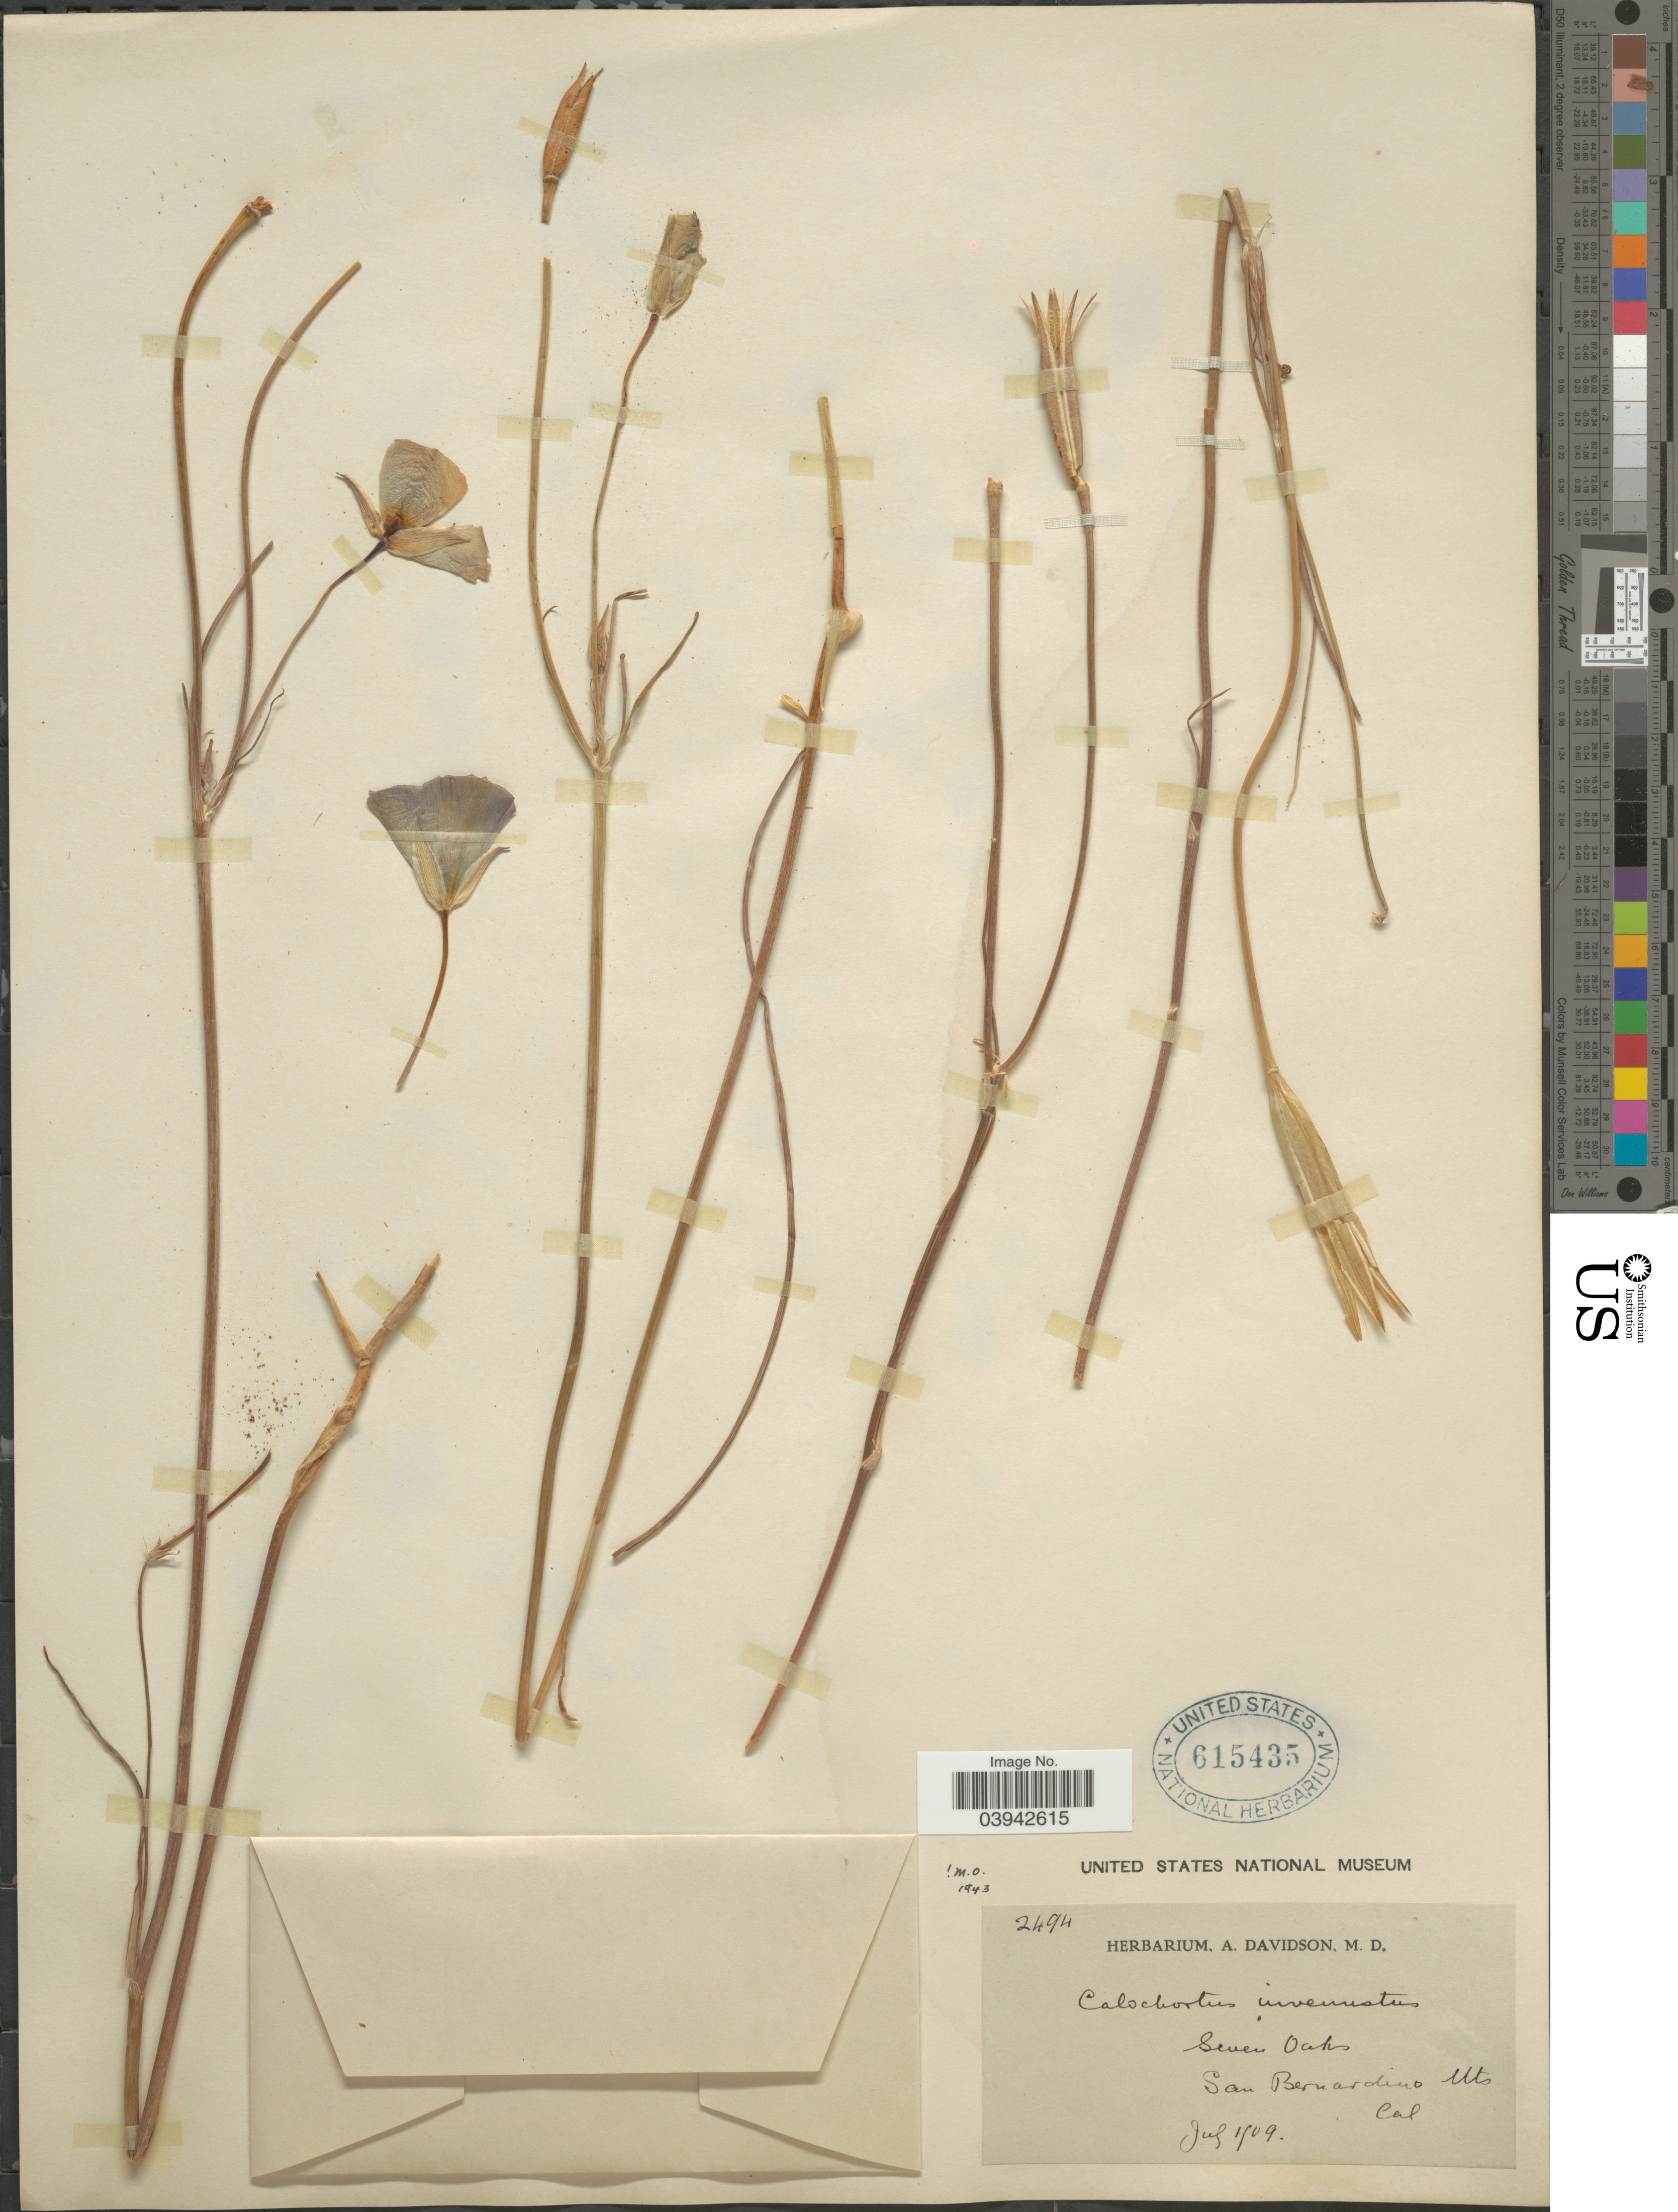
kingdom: Plantae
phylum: Tracheophyta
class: Liliopsida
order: Liliales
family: Liliaceae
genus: Calochortus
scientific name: Calochortus invenustus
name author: Greene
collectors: ex herb. A. Davidson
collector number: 2494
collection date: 1809-07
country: United States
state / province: California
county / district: San Bernardino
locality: Seven Oaks. San Bernardino Mts.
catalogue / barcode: US 615435